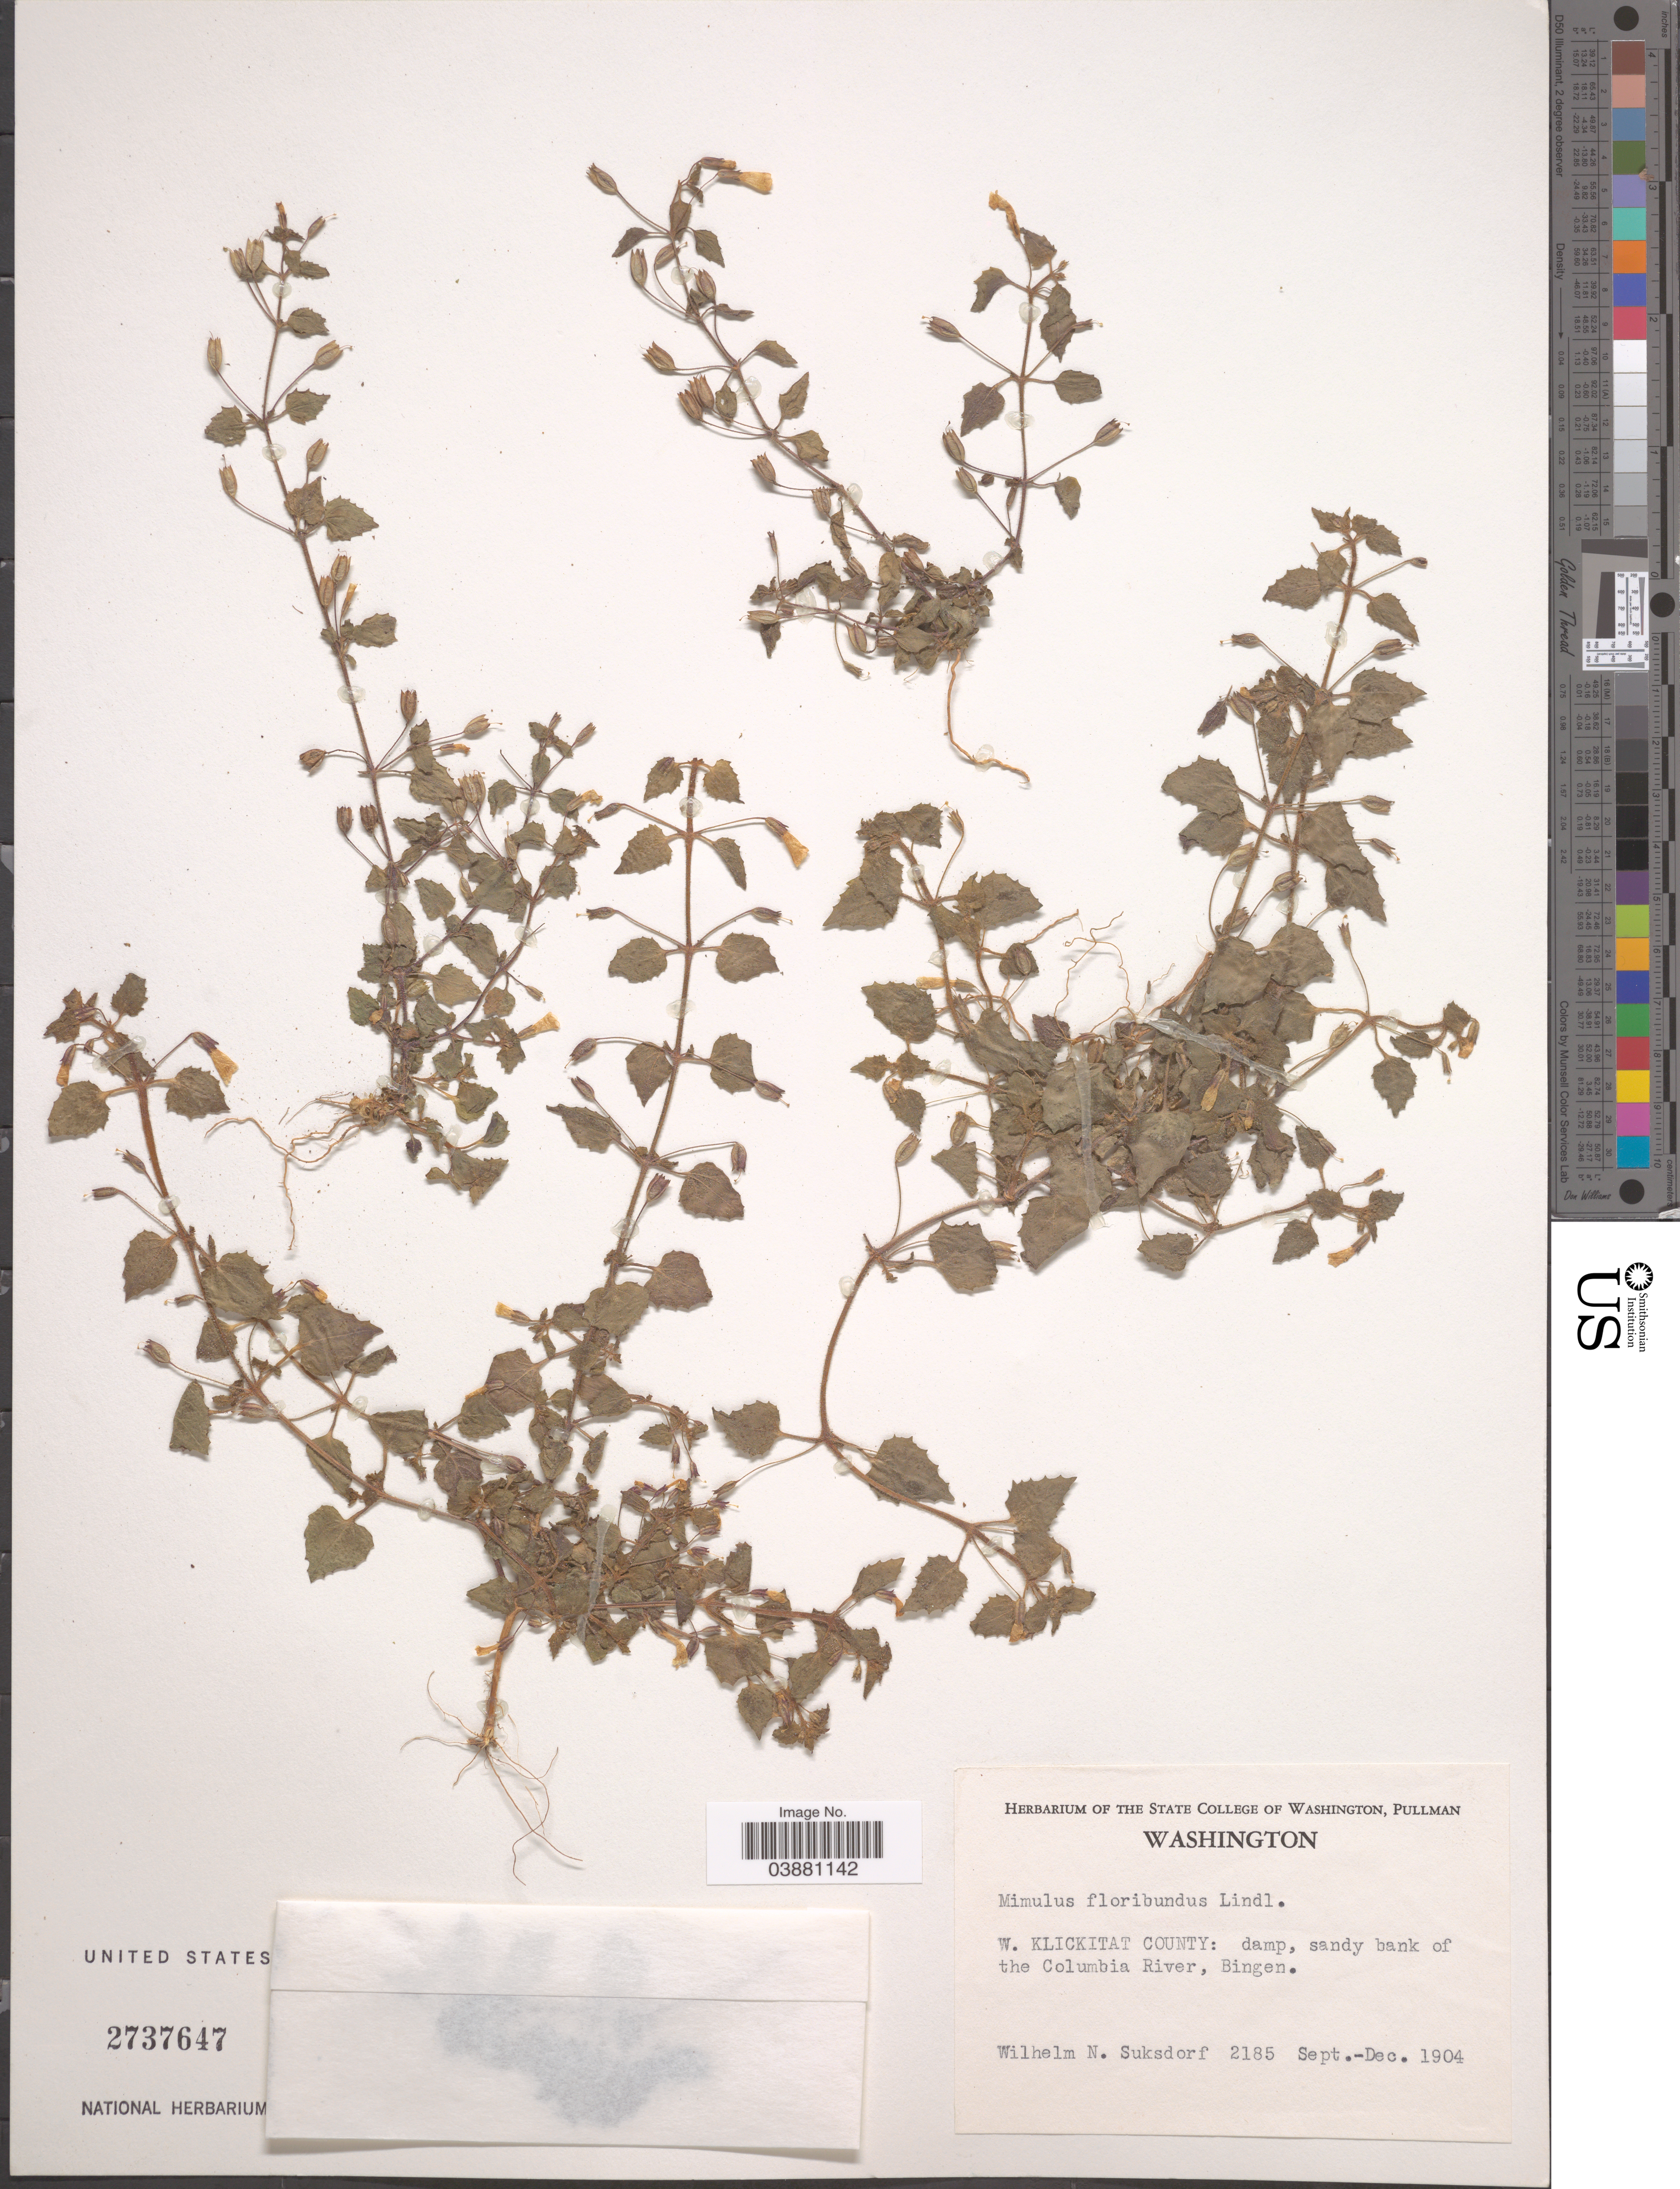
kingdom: Plantae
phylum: Tracheophyta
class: Magnoliopsida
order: Lamiales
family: Phrymaceae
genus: Mimulus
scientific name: Mimulus floribundus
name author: Douglas ex Lindl.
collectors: W. N. Suksdorf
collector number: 2185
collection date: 1904-09/1904-12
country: United States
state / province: Washington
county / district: Klickitat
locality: W. Klickitat County: sandy bank of the Columbia River, Bingen.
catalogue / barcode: US 2737647